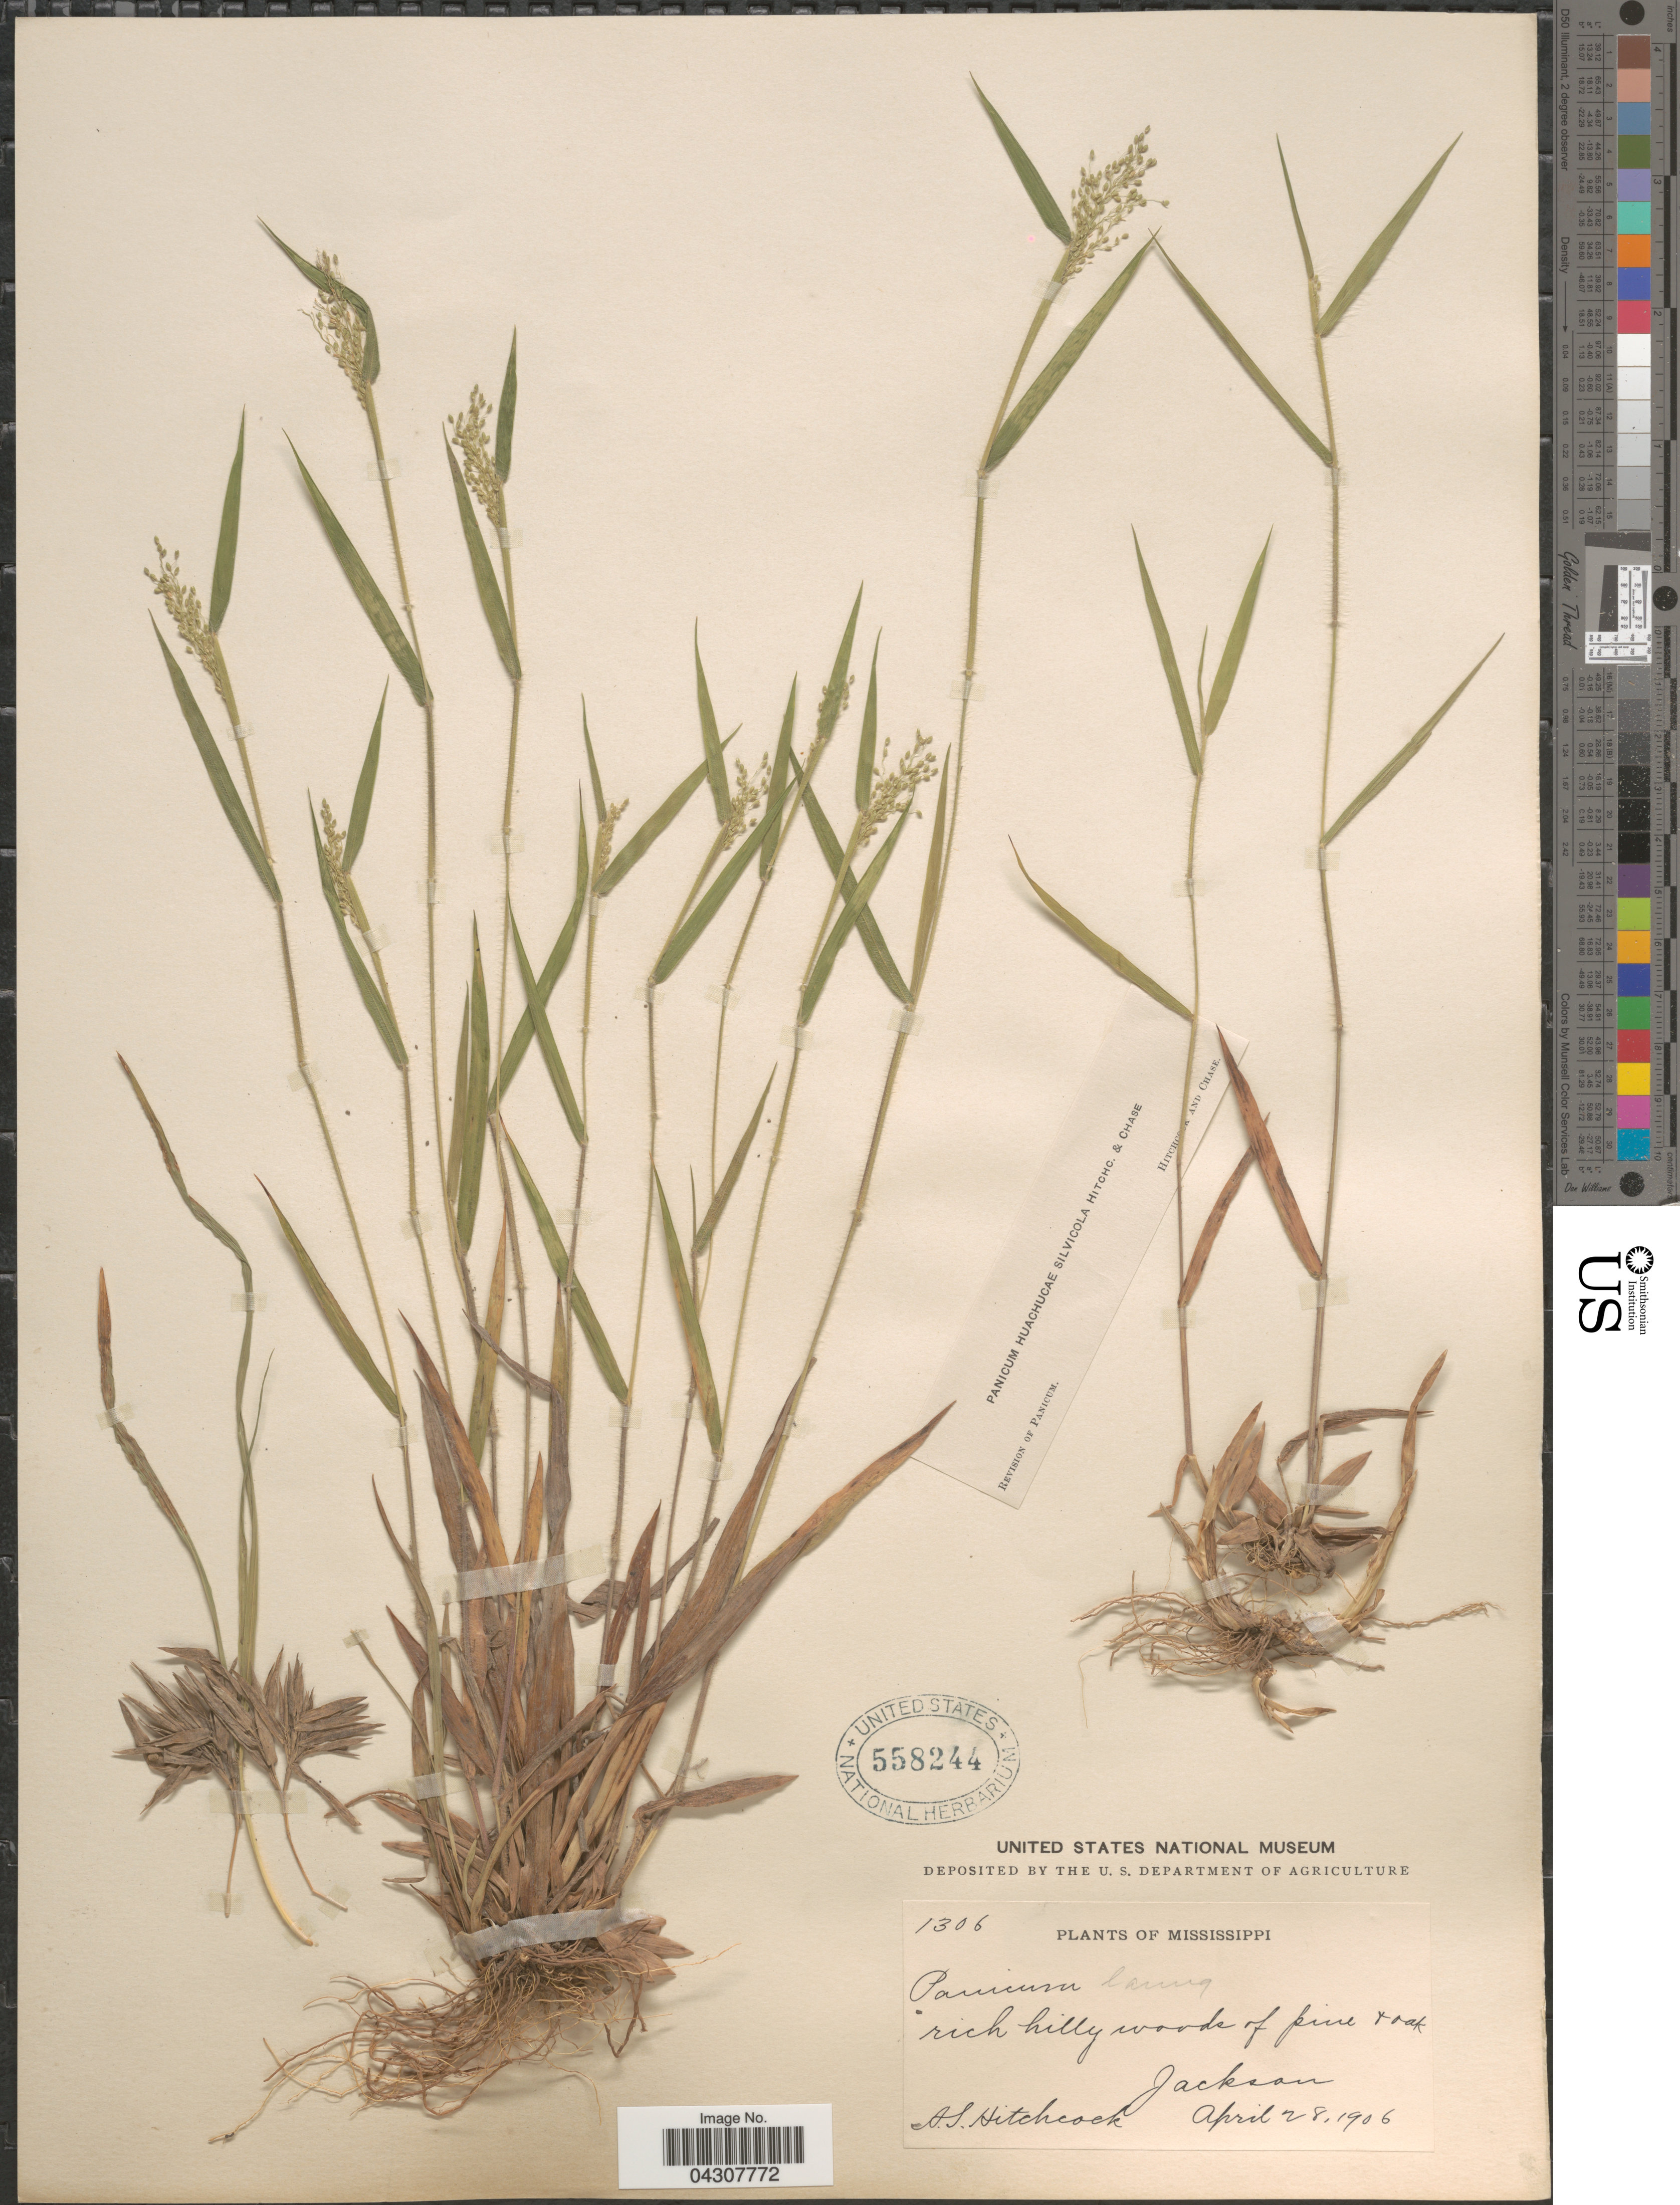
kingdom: Plantae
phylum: Tracheophyta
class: Liliopsida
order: Poales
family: Poaceae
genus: Dichanthelium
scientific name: Dichanthelium acuminatum var. acuminatum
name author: (Sw.) Gould & C.A. Clark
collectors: A. S. Hitchcock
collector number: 1306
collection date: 1906-04-28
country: United States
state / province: Mississippi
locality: Jackson.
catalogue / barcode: US 558244